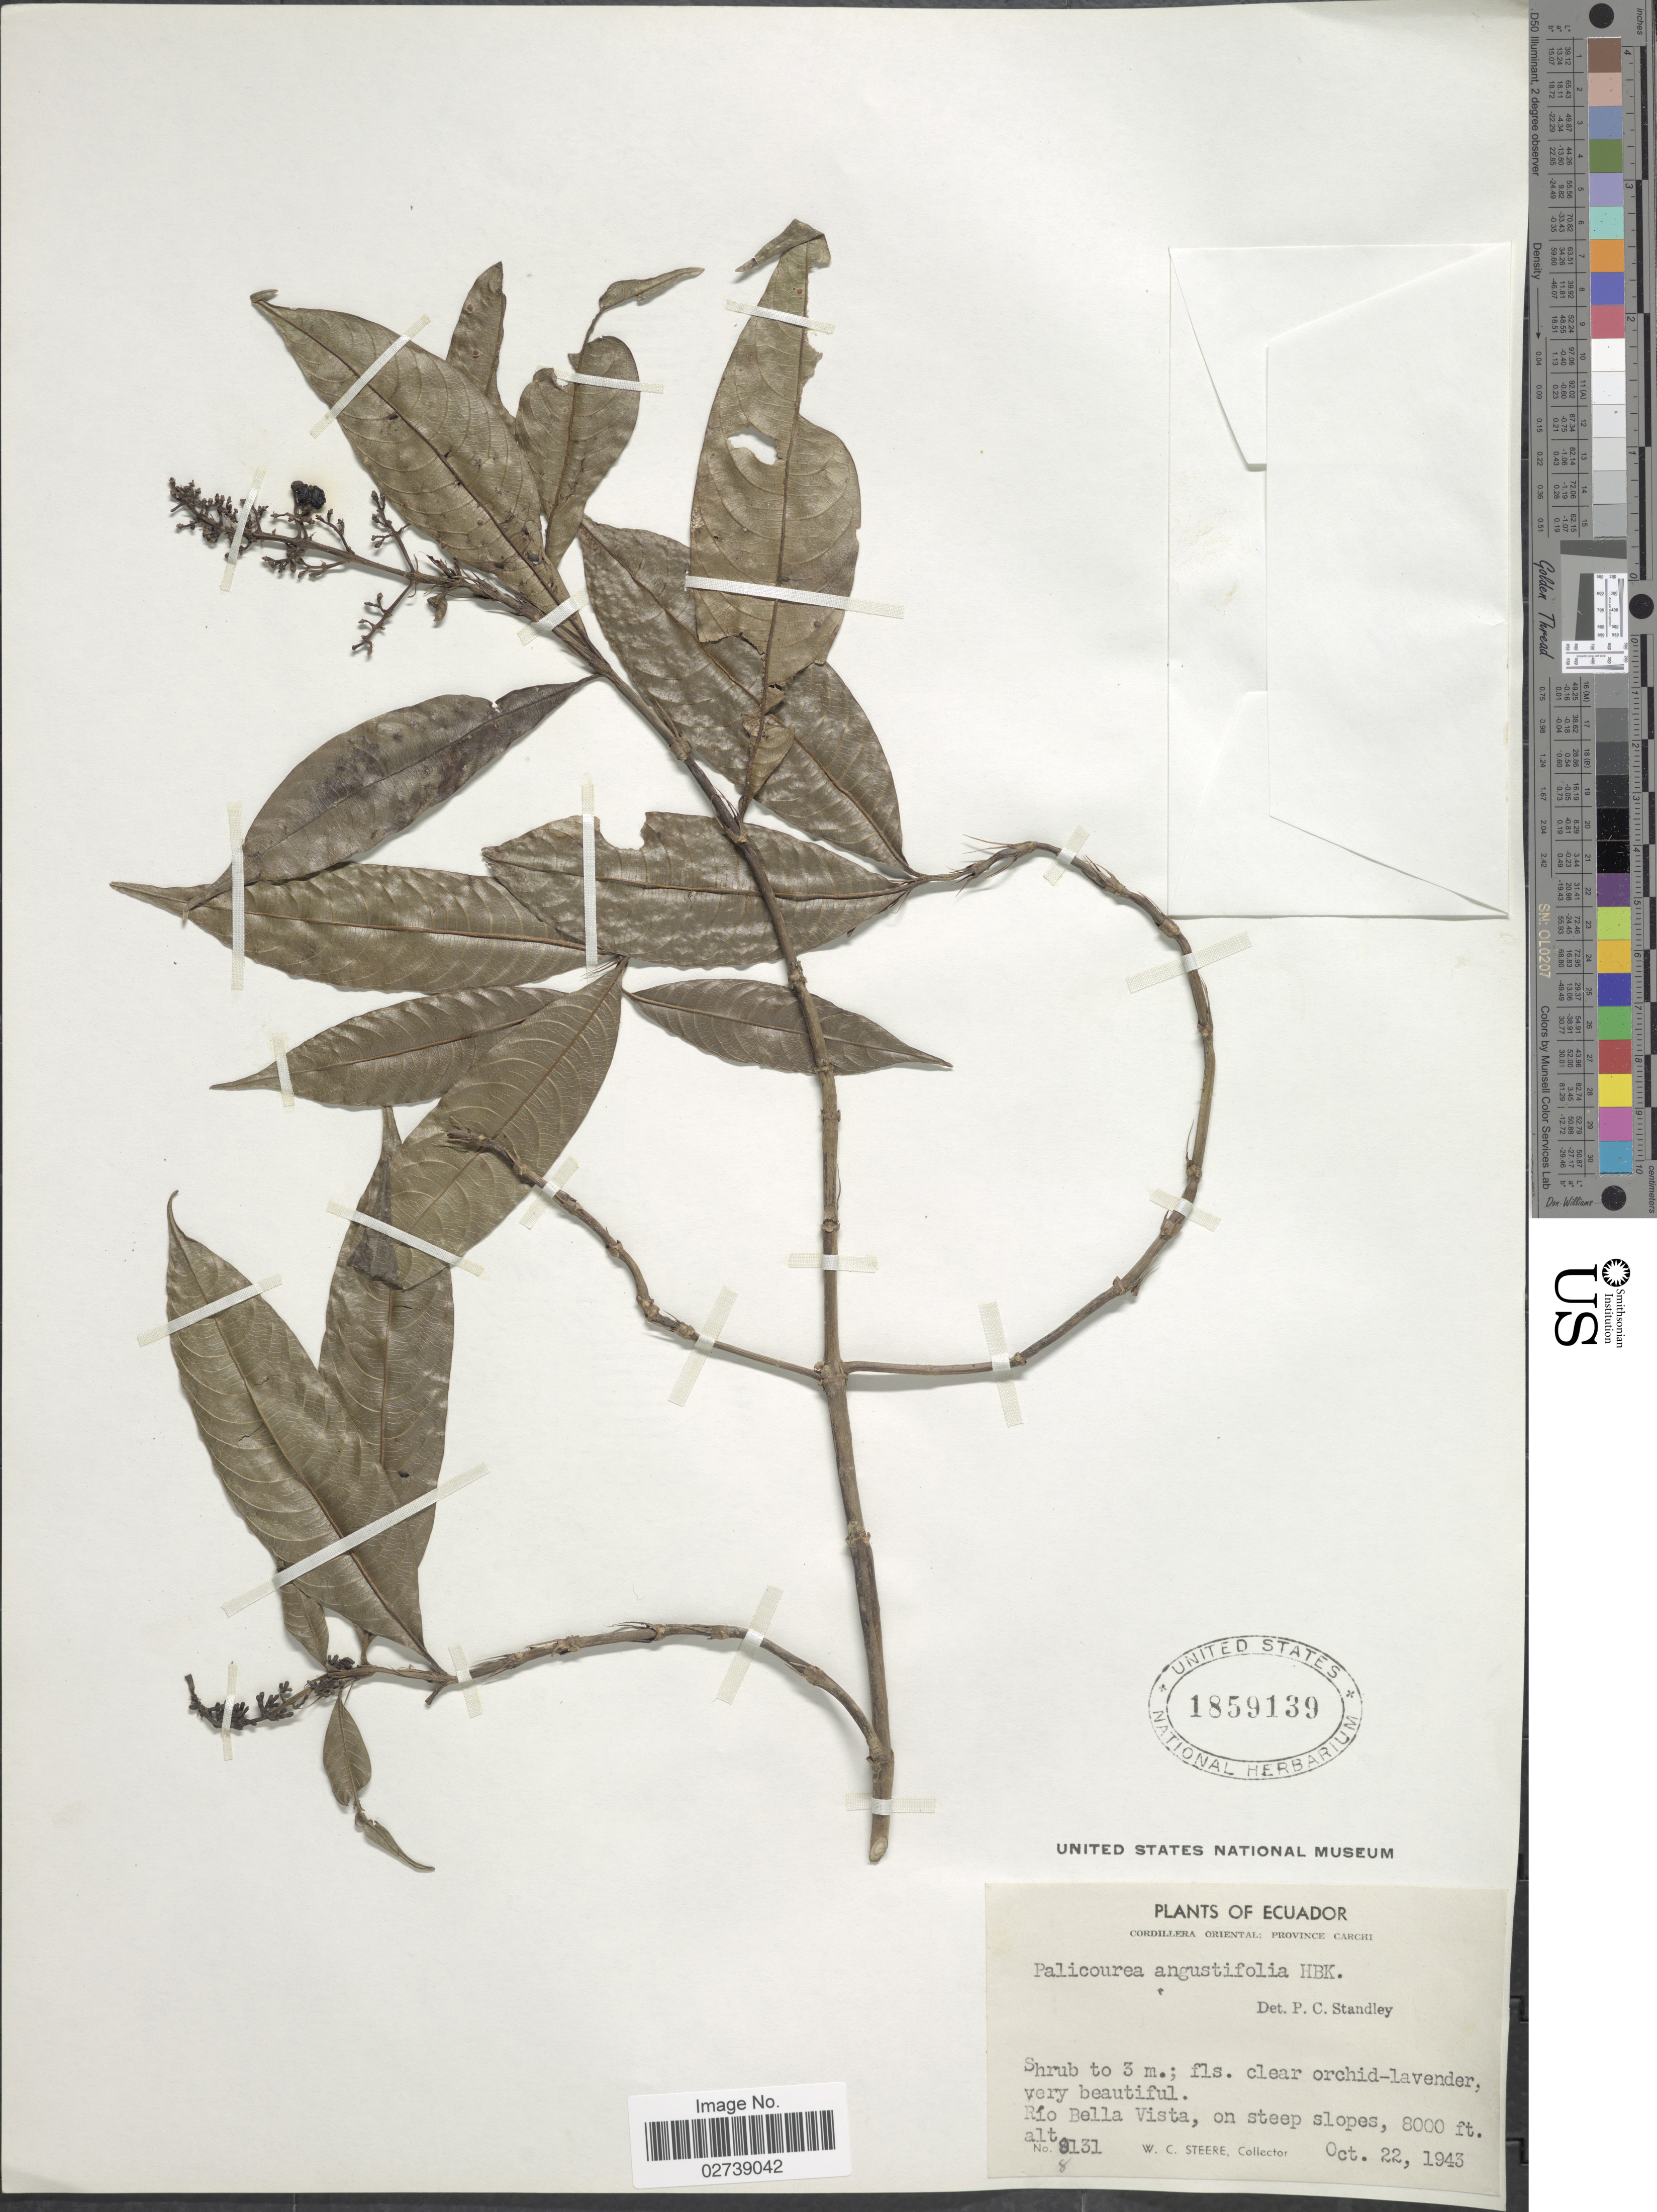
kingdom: Plantae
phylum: Tracheophyta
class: Magnoliopsida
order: Gentianales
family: Rubiaceae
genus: Palicourea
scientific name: Palicourea angustifolia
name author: Kunth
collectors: W. C. Steere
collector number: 8131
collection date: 1943-10-22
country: Ecuador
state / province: Carchi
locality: Cordillera Oriental: Province Carchi. Rio Bella Vista, on steep slopes.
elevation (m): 2438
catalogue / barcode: US 1859139